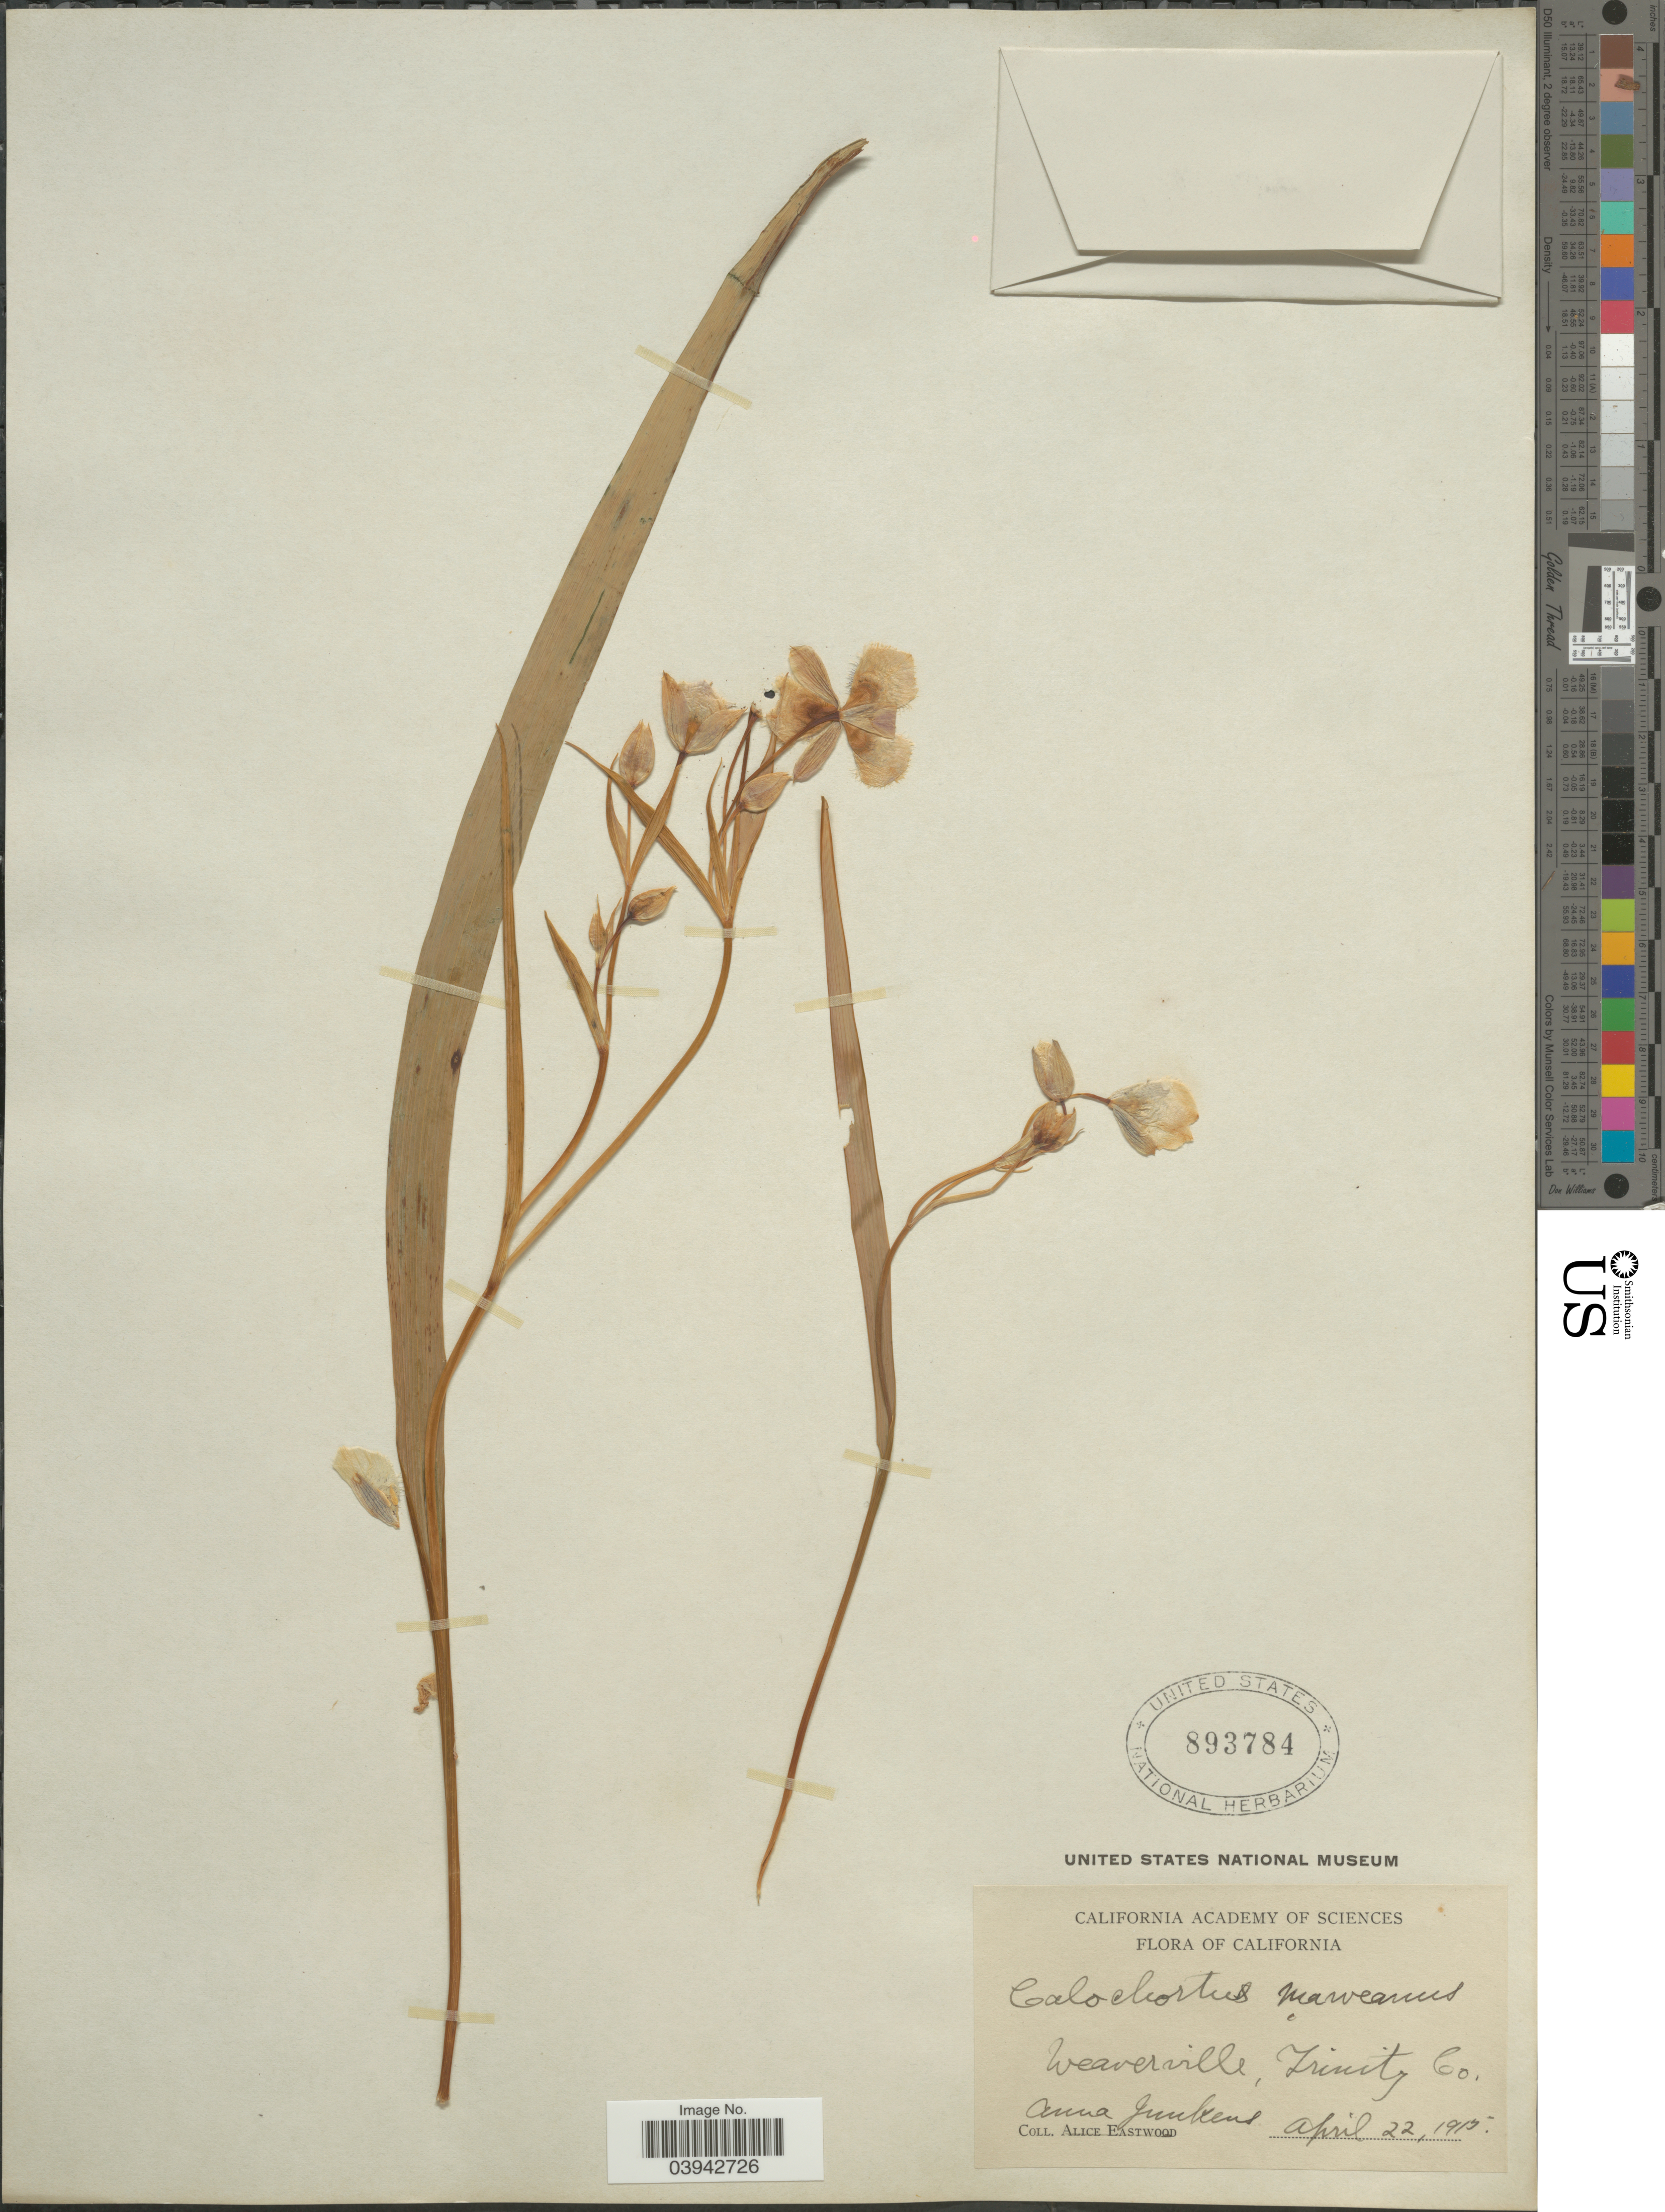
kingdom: Plantae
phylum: Tracheophyta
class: Liliopsida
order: Liliales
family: Liliaceae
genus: Calochortus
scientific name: Calochortus maweanus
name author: Leichtlin ex Baker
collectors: A. Junkaus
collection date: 1915-04-22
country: United States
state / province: California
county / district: Trinity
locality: Weaverville, Trinity Co.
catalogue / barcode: US 893784